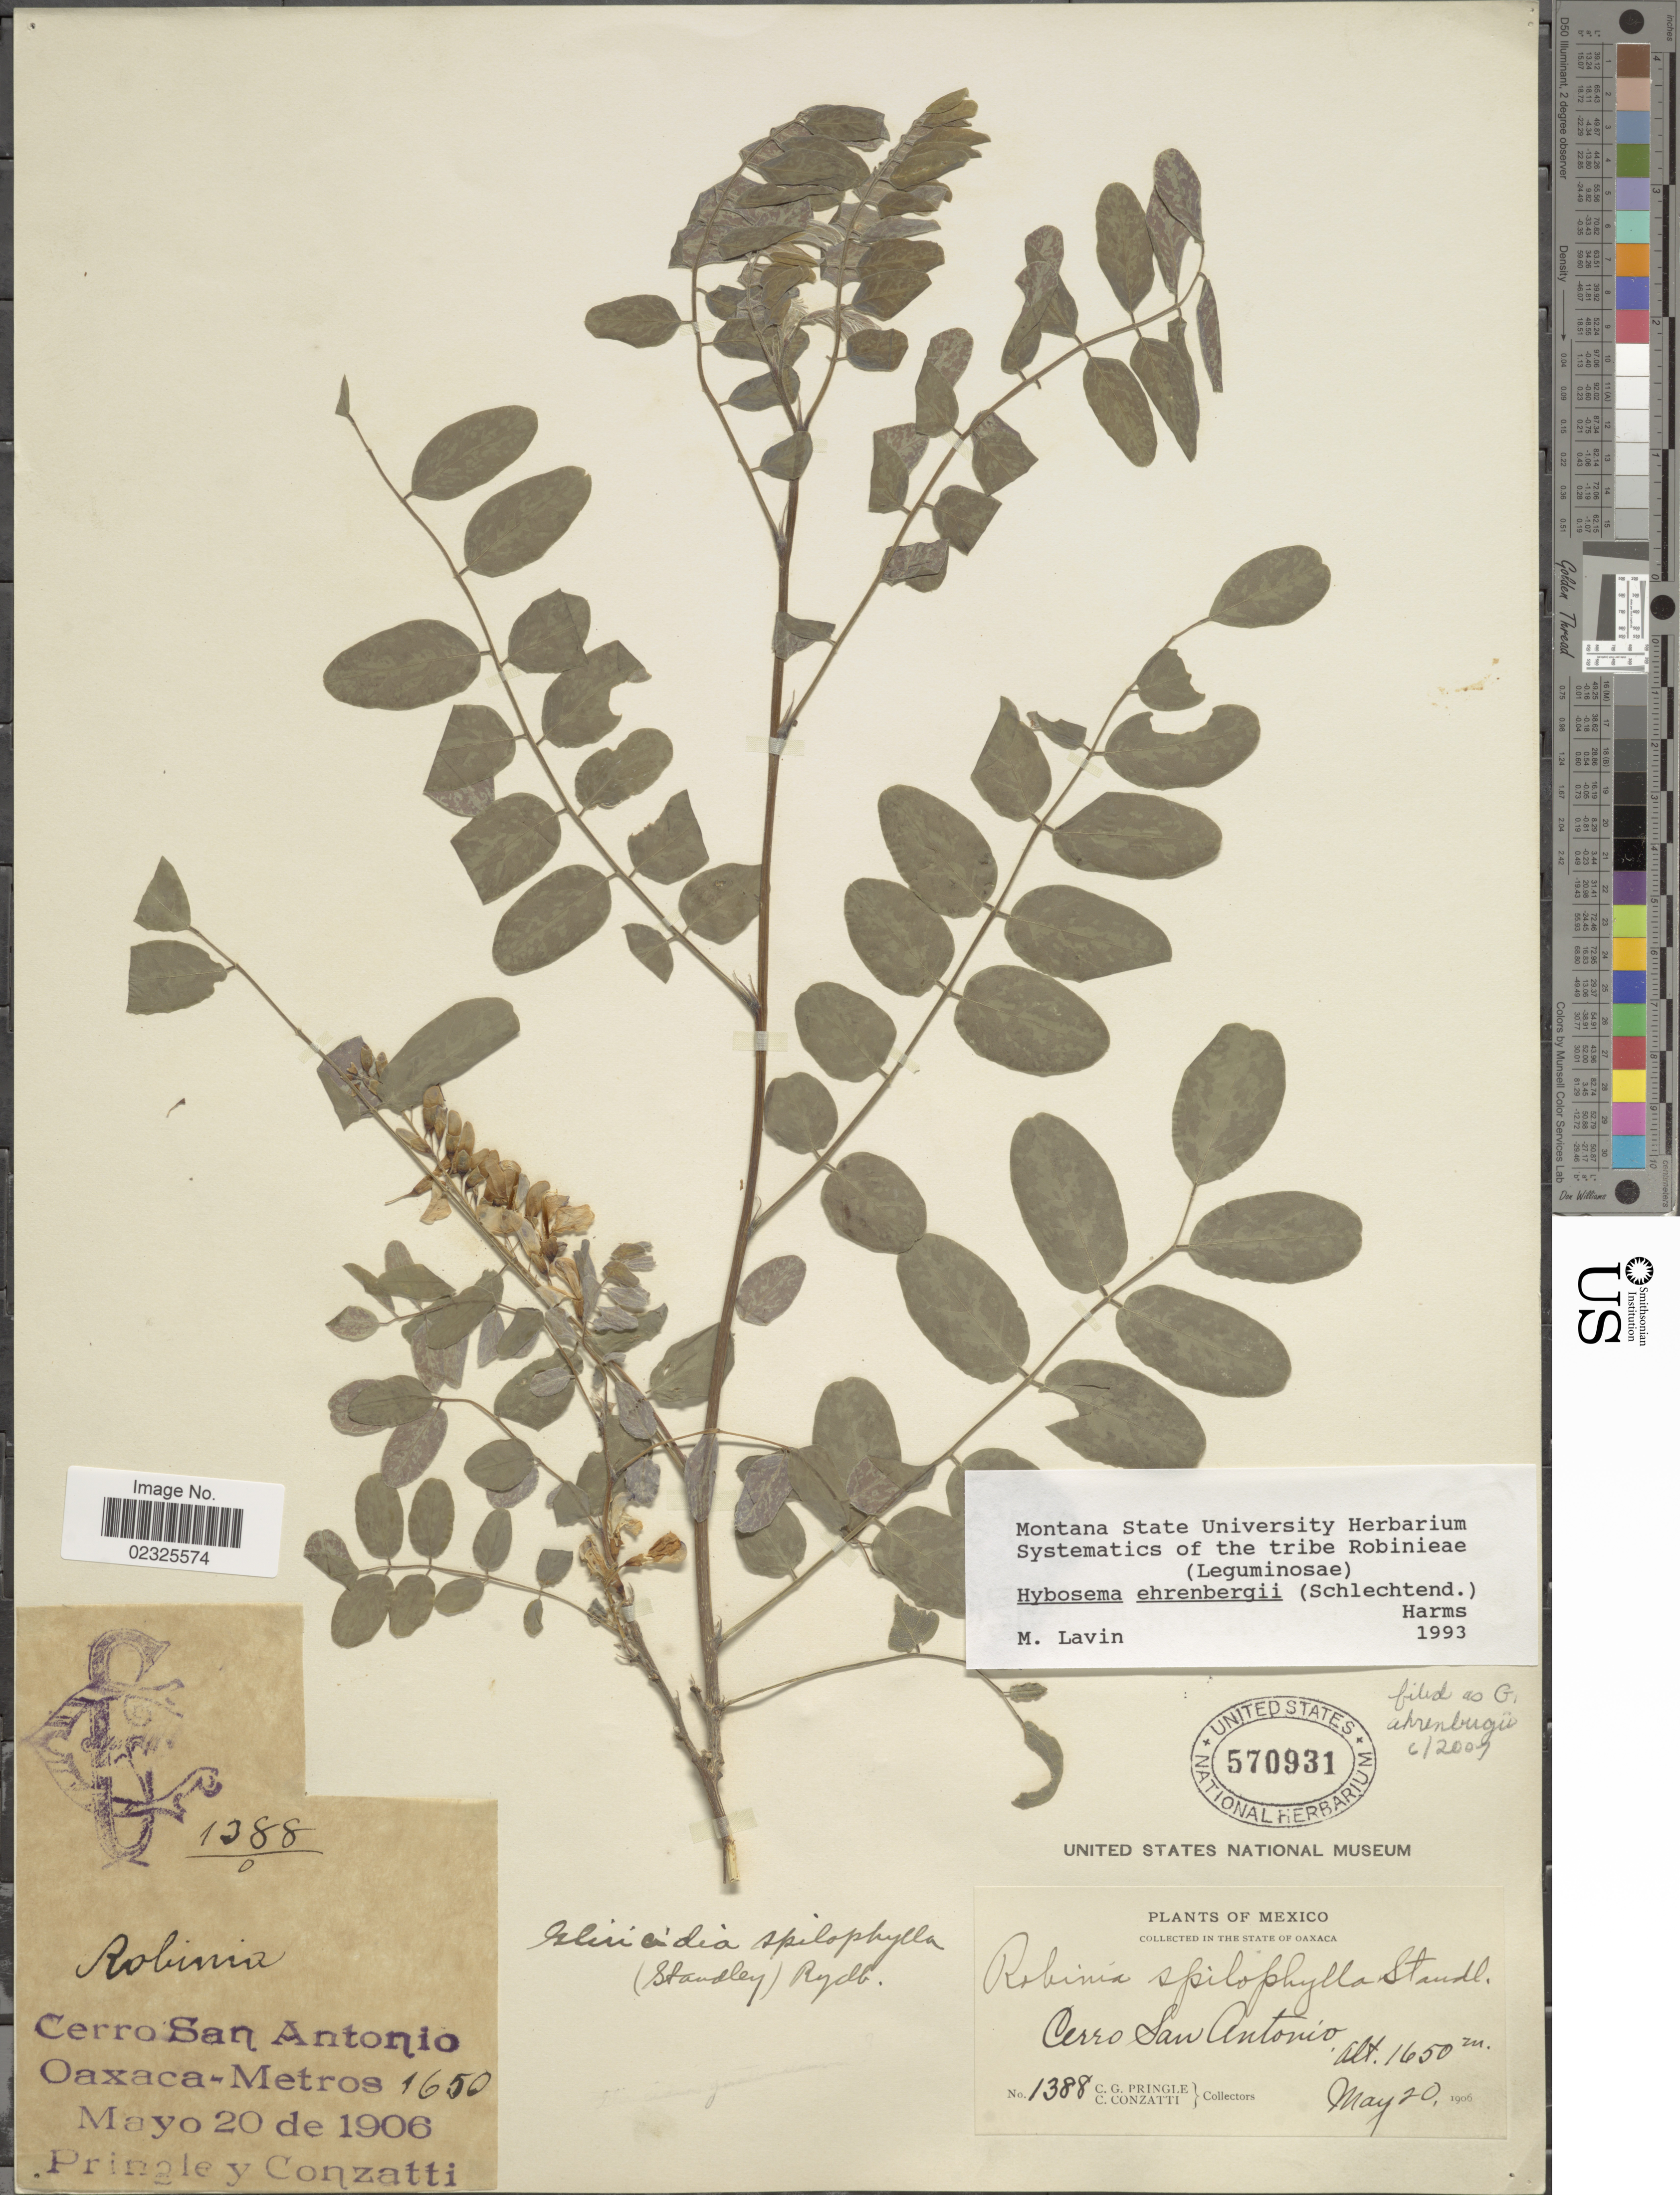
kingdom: Plantae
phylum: Tracheophyta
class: Magnoliopsida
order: Fabales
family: Fabaceae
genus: Gliricidia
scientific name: Gliricidia ehrenbergii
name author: (Schltdl.) Rydb.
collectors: C. G. Pringle & C. Conzatti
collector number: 1388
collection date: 1906-05-20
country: Mexico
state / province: Oaxaca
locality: Cerro San Antonio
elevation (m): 1650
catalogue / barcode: US 570931